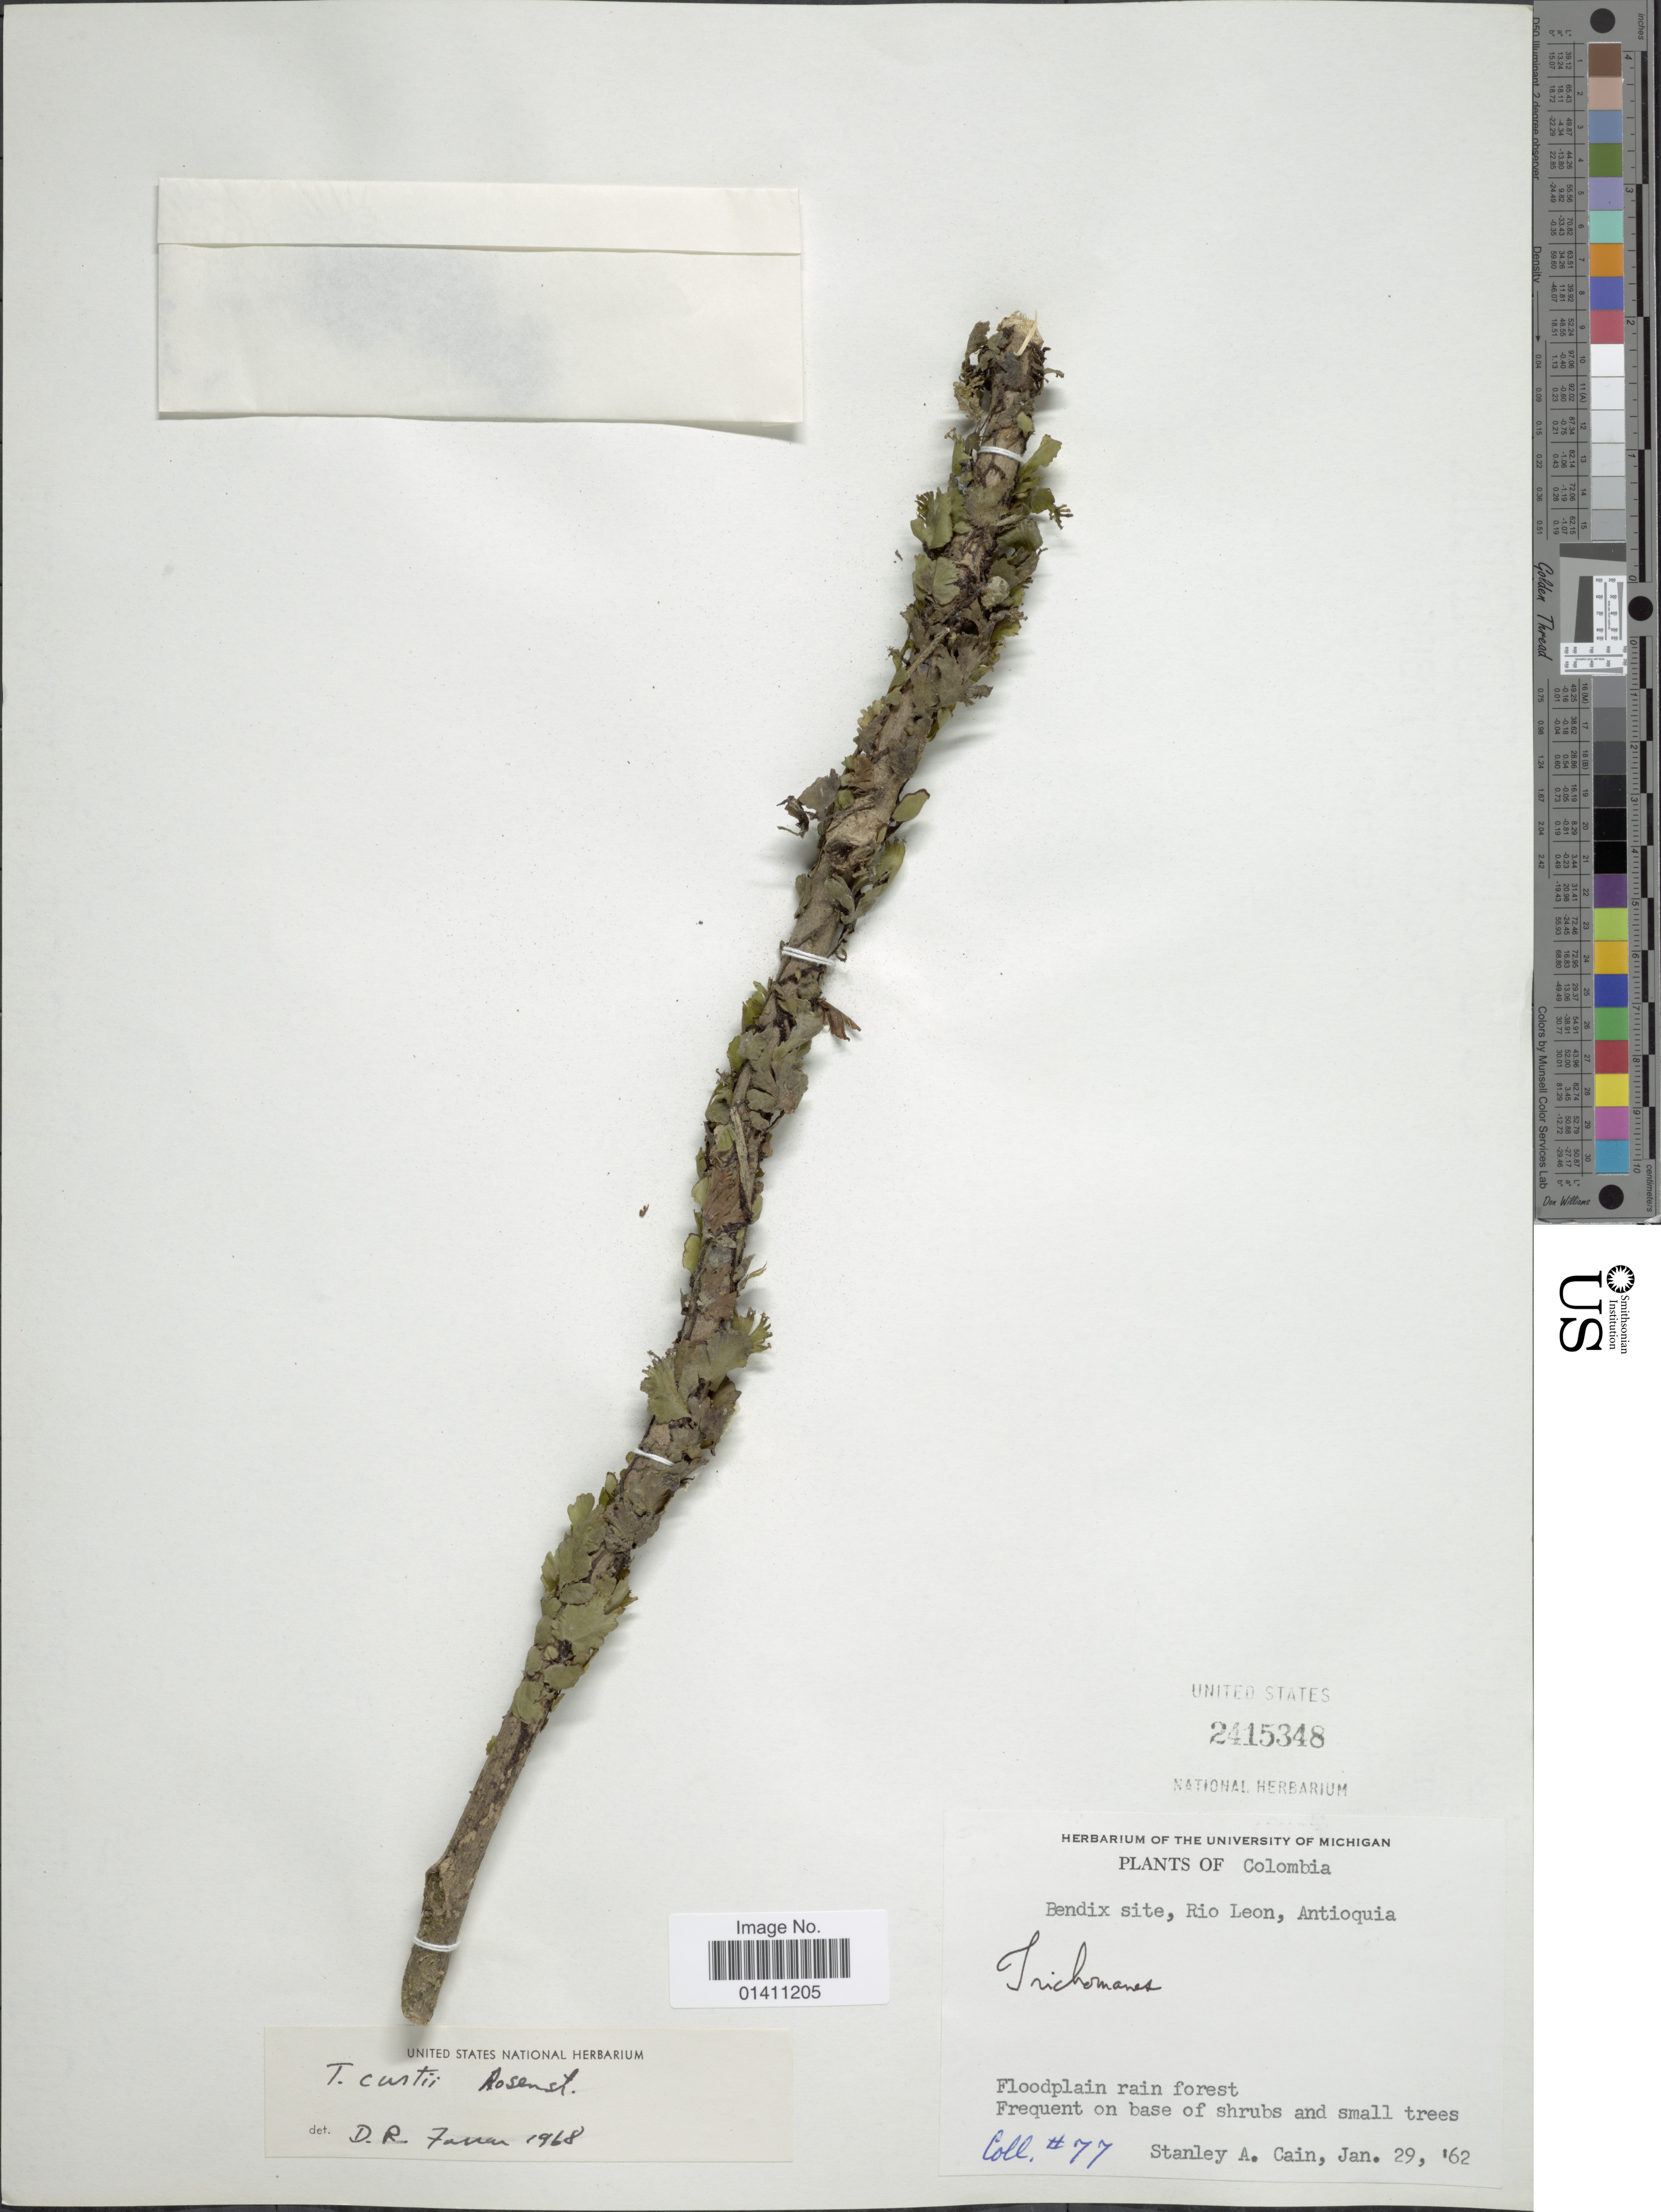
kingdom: Plantae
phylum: Tracheophyta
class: Polypodiopsida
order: Hymenophyllales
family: Hymenophyllaceae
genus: Didymoglossum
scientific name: Didymoglossum curtii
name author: (Rosenst.) Pic. Serm.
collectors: S. Cain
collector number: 77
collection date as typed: Transcribed d/m/y: 29/1/62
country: Colombia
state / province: Antioquia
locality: Bendix site, Rio Leon.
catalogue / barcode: US 2415348